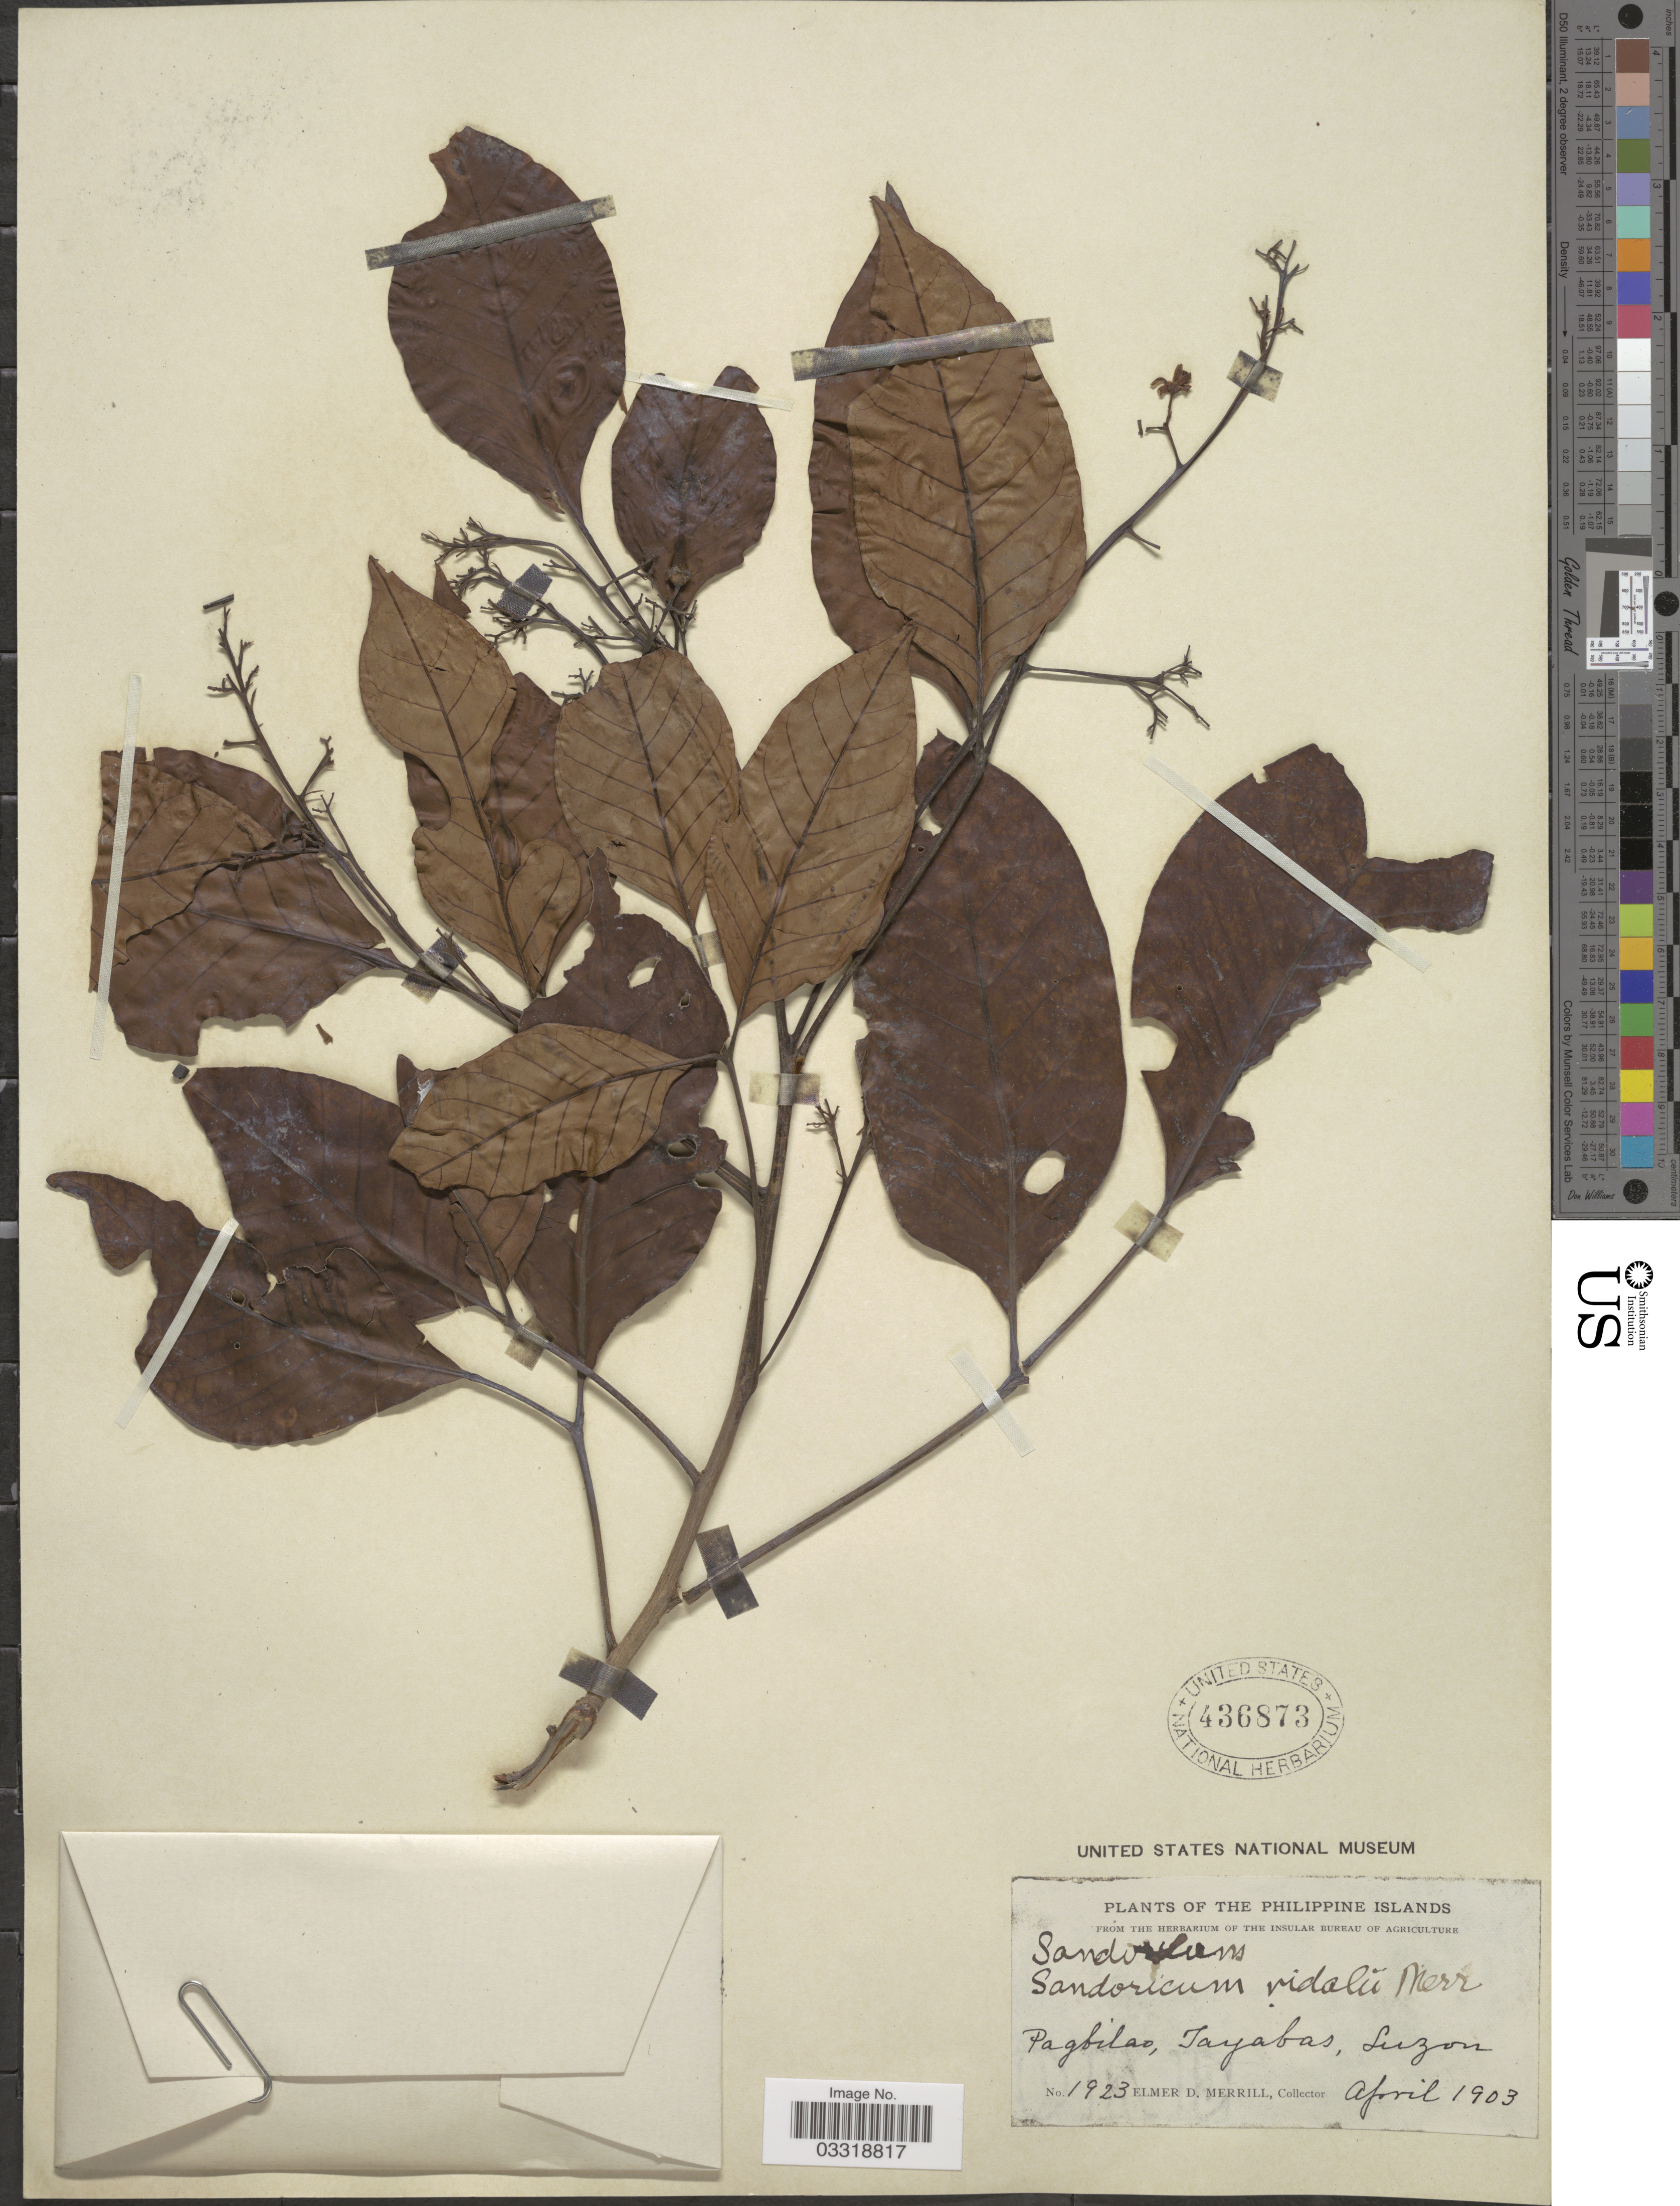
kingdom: Plantae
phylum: Tracheophyta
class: Magnoliopsida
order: Sapindales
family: Meliaceae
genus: Sandoricum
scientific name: Sandoricum koetjape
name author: (Burm. f.) Merr.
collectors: E. D. Merrill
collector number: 1923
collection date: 1903-04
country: Philippines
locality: Pagbilao, Tayabas, Luzon.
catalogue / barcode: US 436873